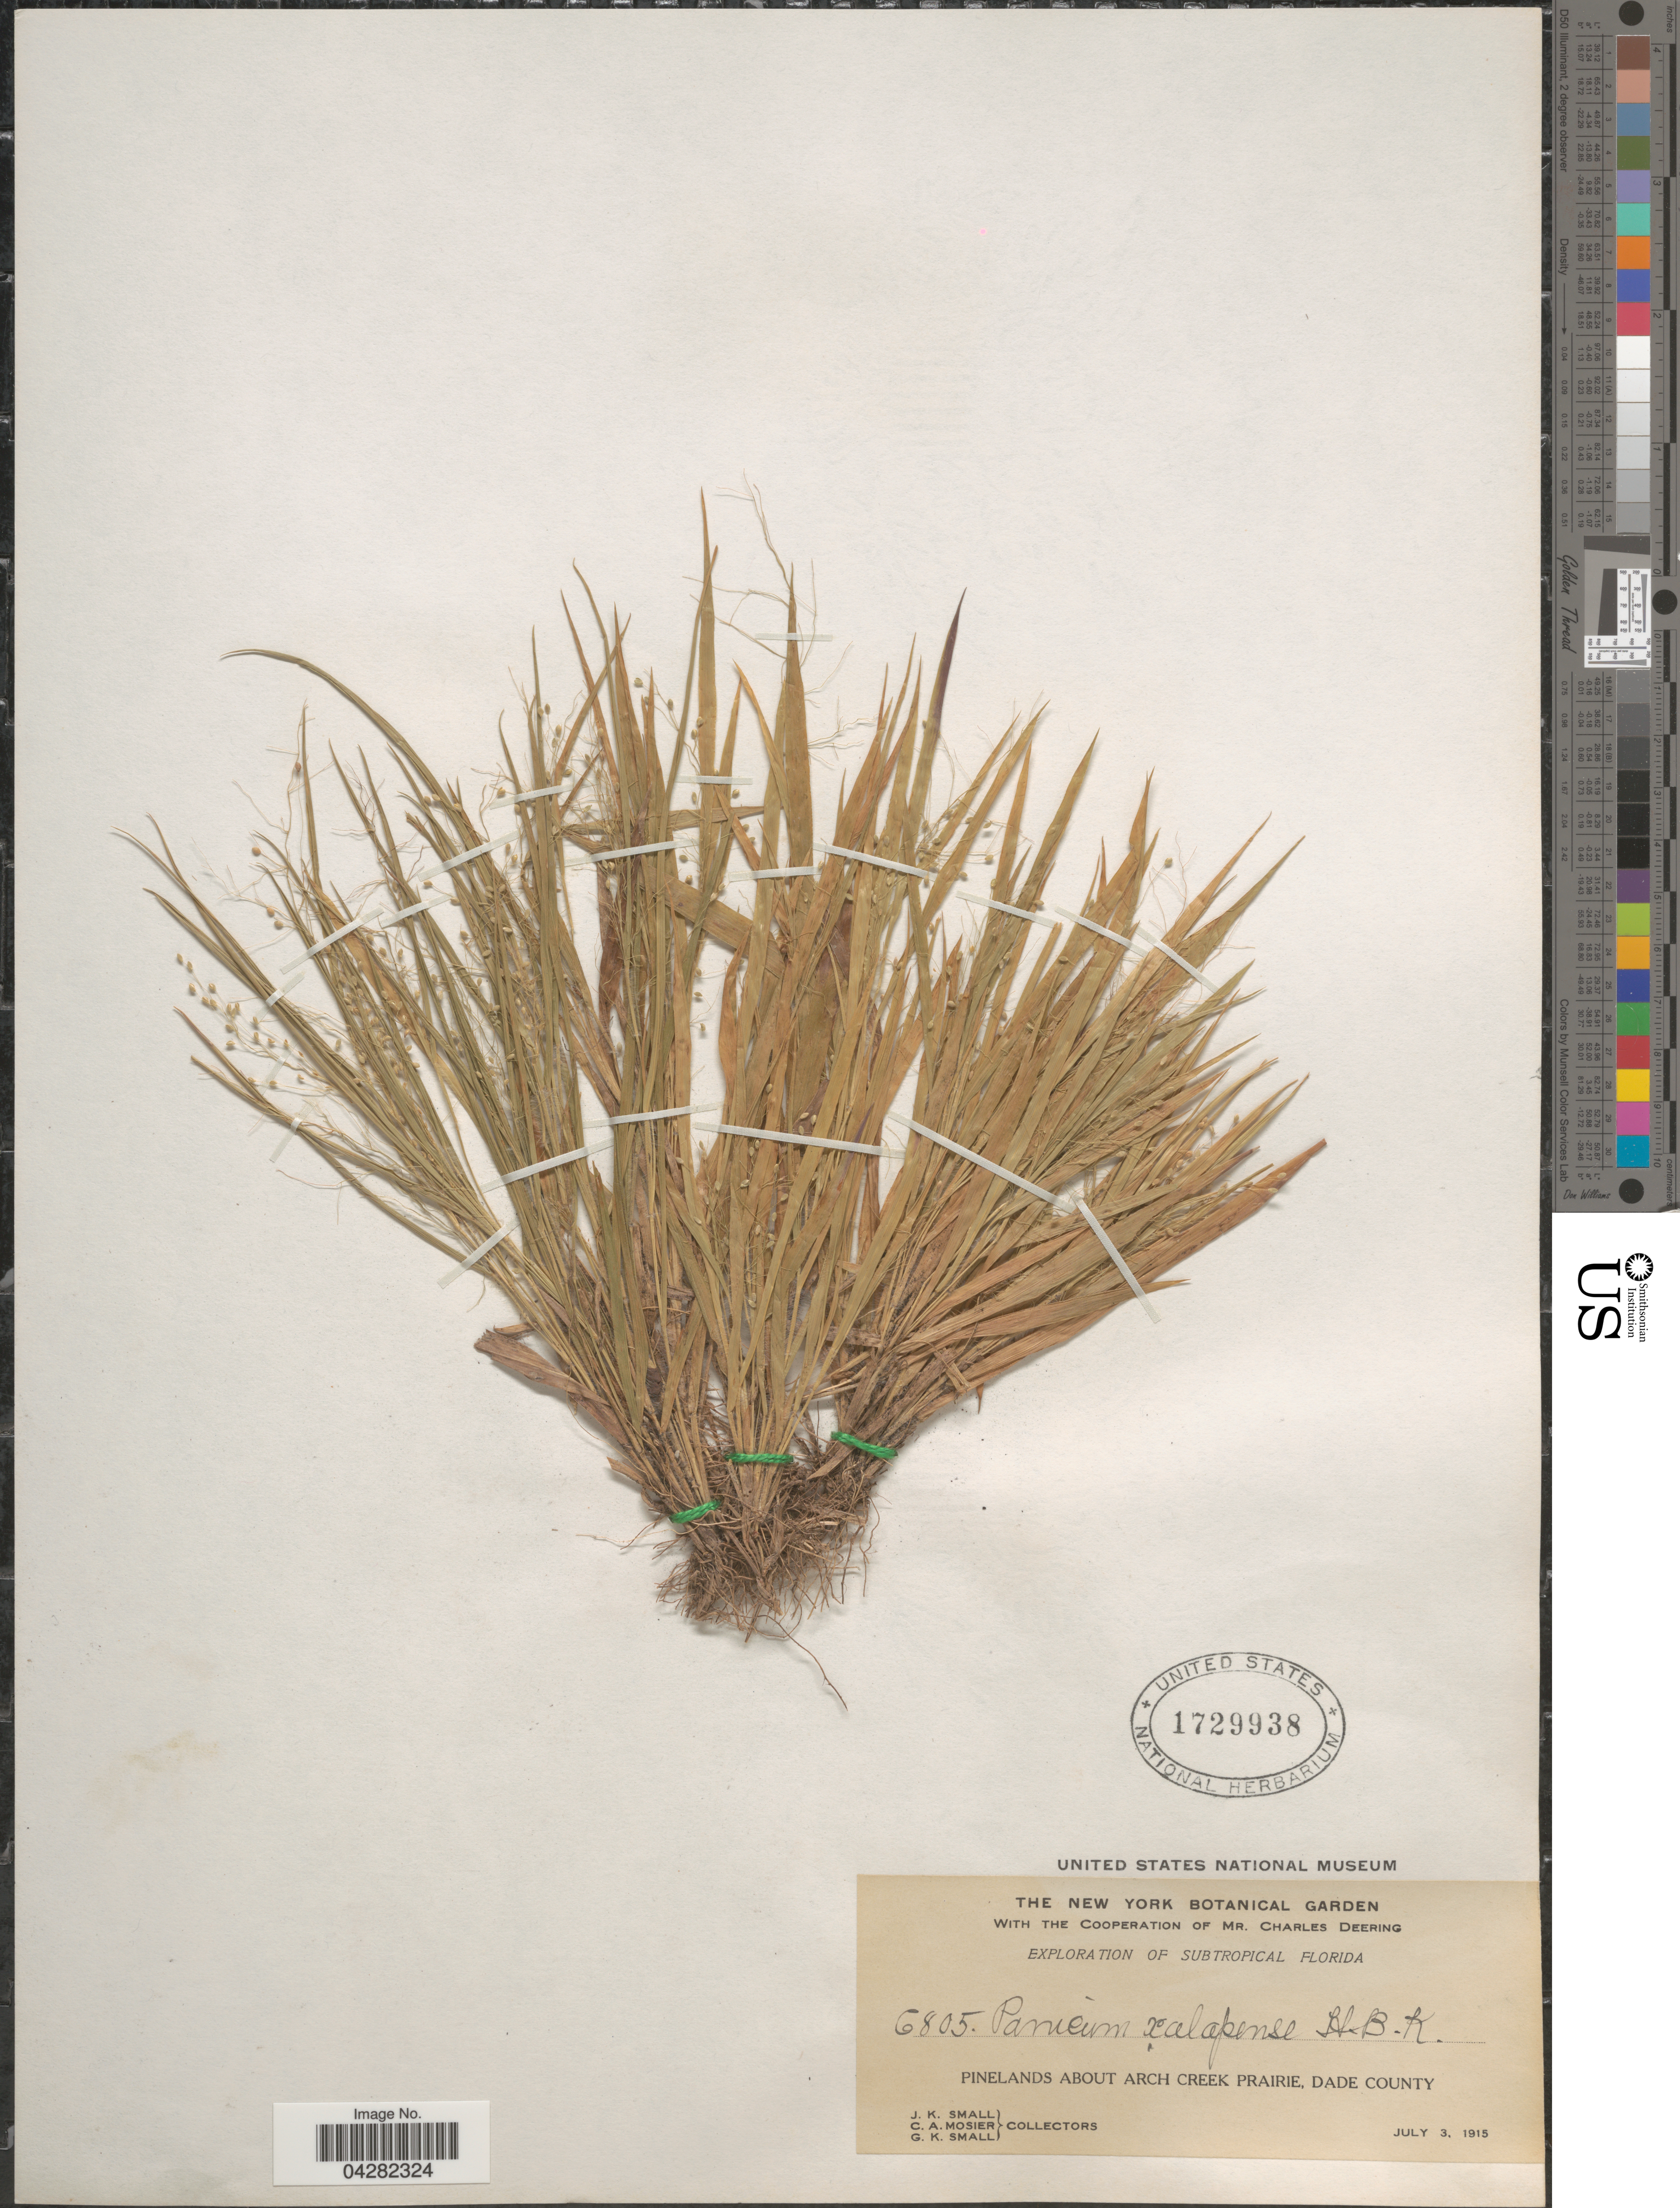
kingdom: Plantae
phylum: Tracheophyta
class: Liliopsida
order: Poales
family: Poaceae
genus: Dichanthelium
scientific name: Dichanthelium laxiflorum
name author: (Lam.) Gould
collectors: J. K. Small, C. A. Mosier & G. K. Small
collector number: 6805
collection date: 1915-07-03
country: United States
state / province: Florida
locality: Exploration of Subtropical Florida. Pinelands about Arch Creek Prairie, Dade County.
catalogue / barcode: US 1729938